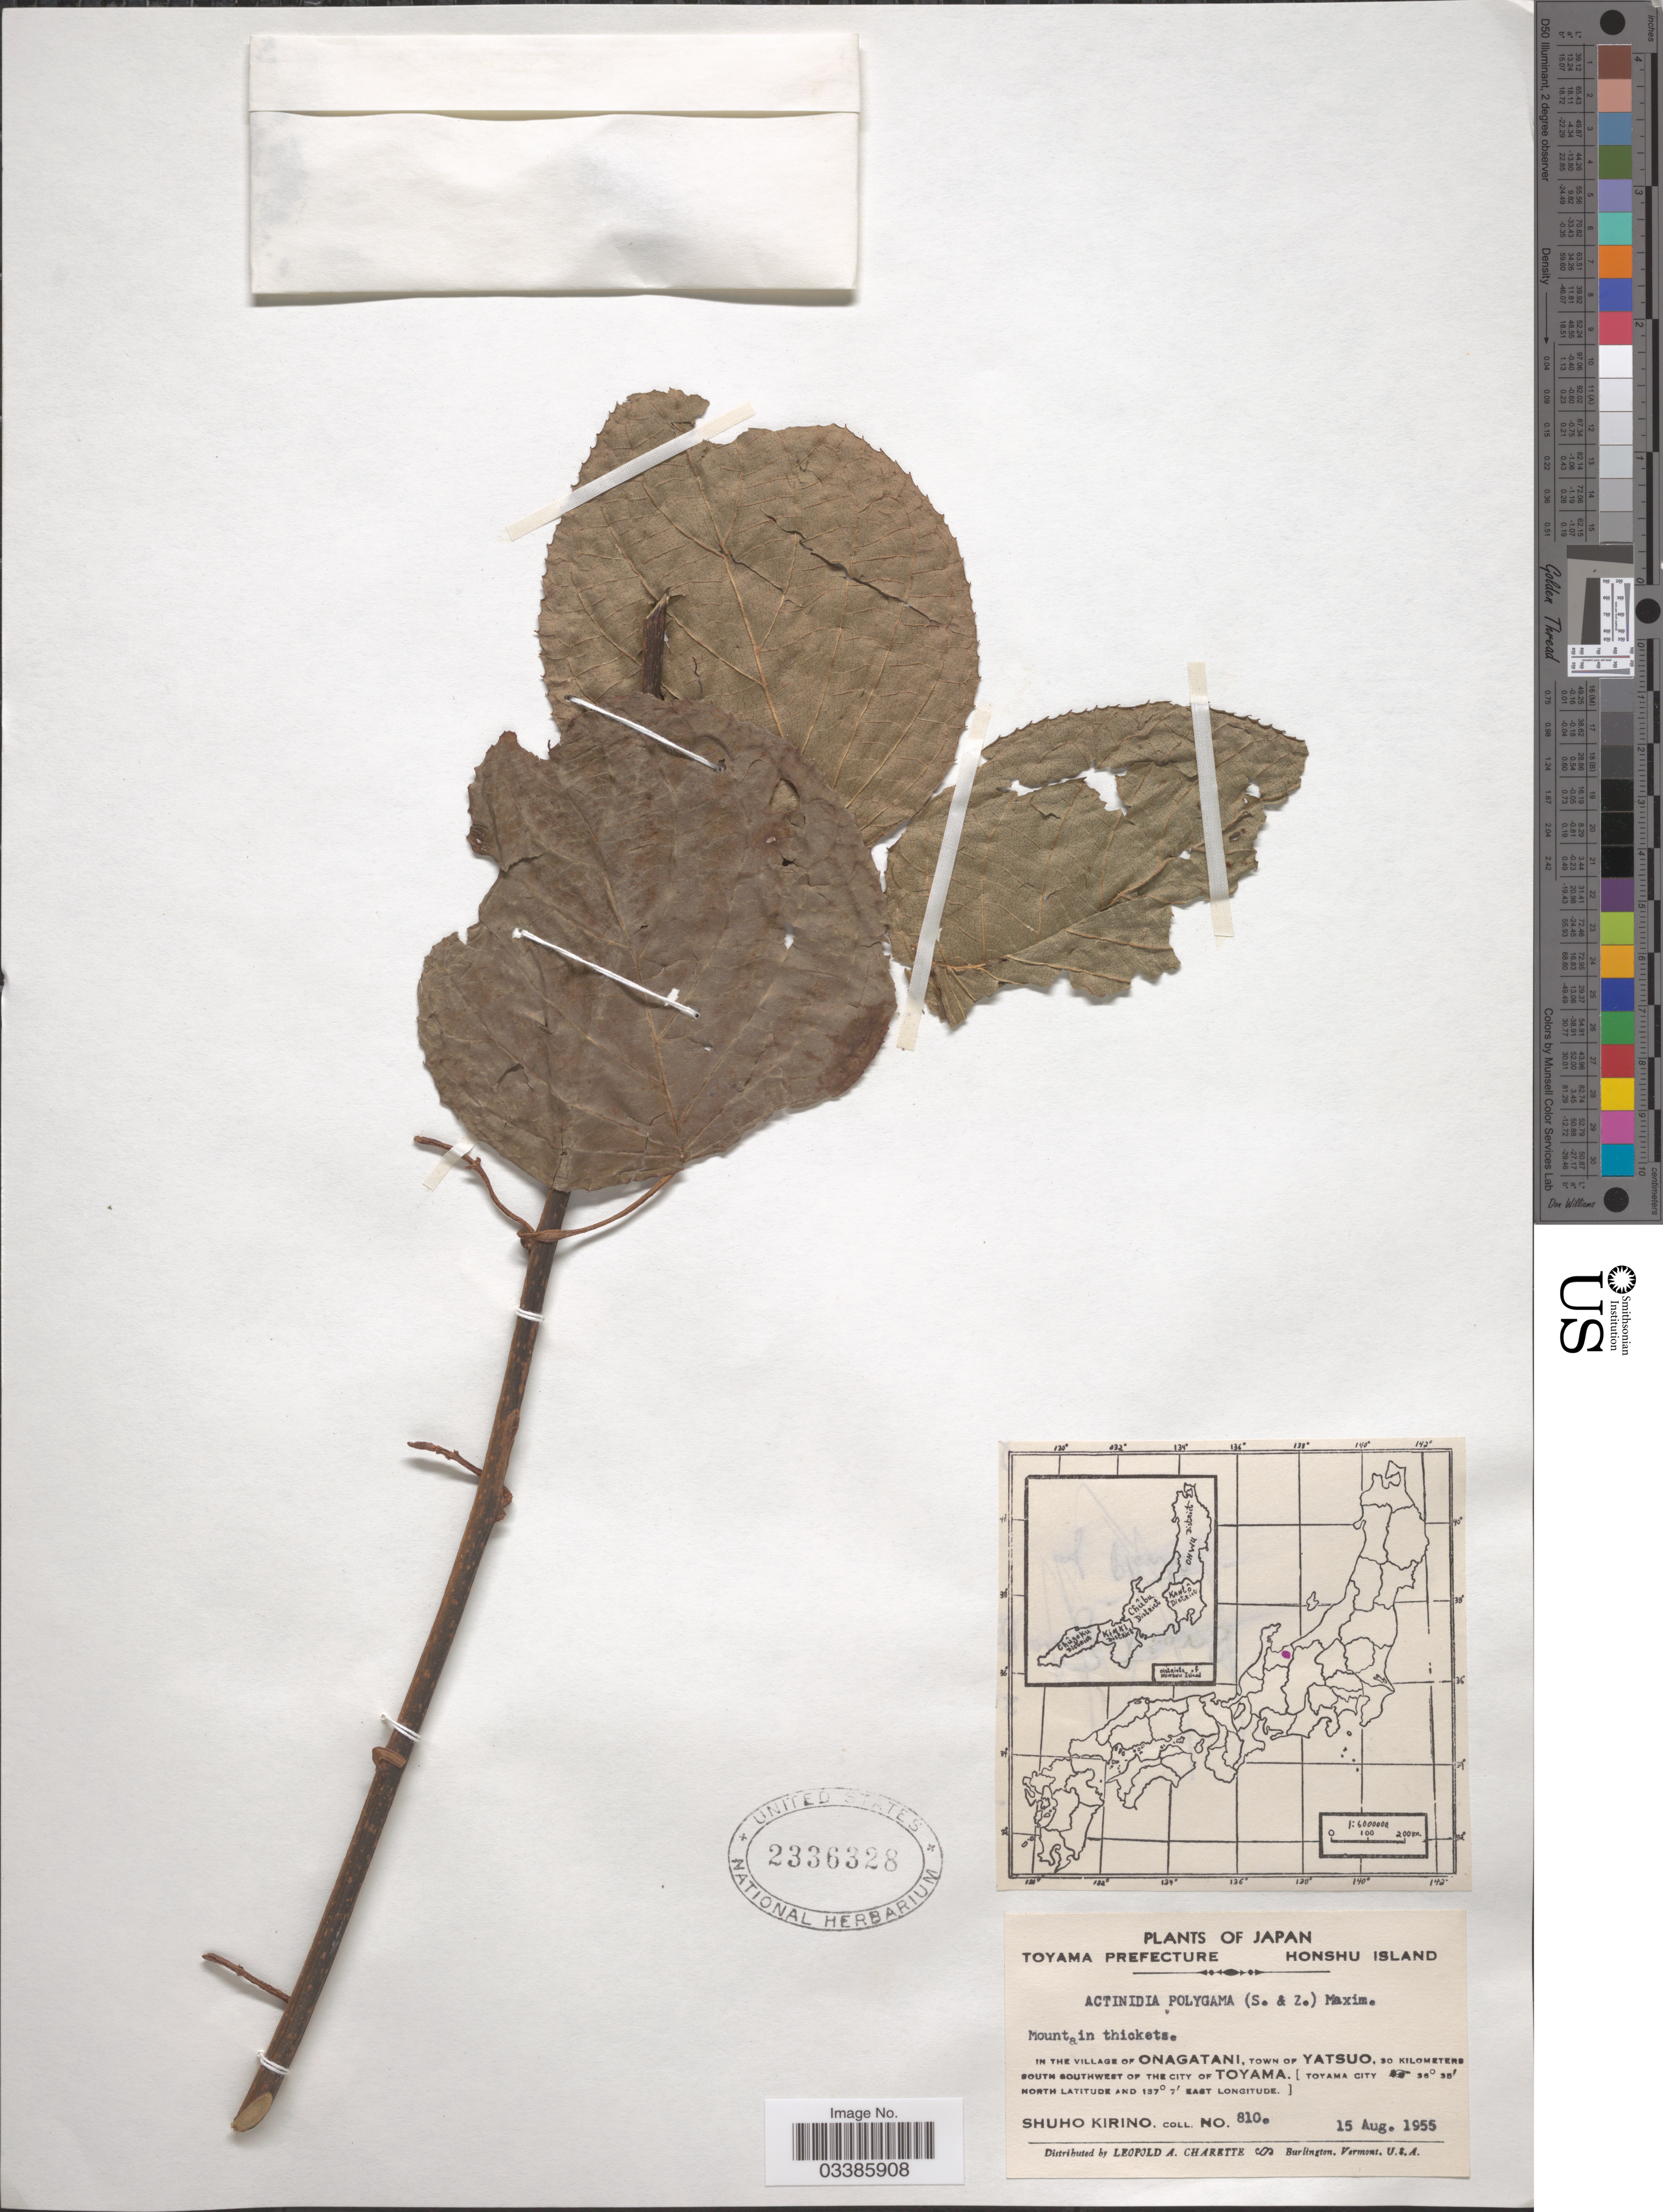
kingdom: Plantae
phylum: Tracheophyta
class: Magnoliopsida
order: Ericales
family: Actinidiaceae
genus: Actinidia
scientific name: Actinidia polygama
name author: (Siebold & Zucc.) Planch. ex Maxim.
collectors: S. Kirino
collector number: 810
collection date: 1955-08-15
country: Japan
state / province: Toyama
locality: Toyama Prefecture, Honshu Island. In the village of Onagatani, town of Yatsuo, 30 kilometers south southwest of the city of Toyama. (Toyama City).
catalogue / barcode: US 2336328